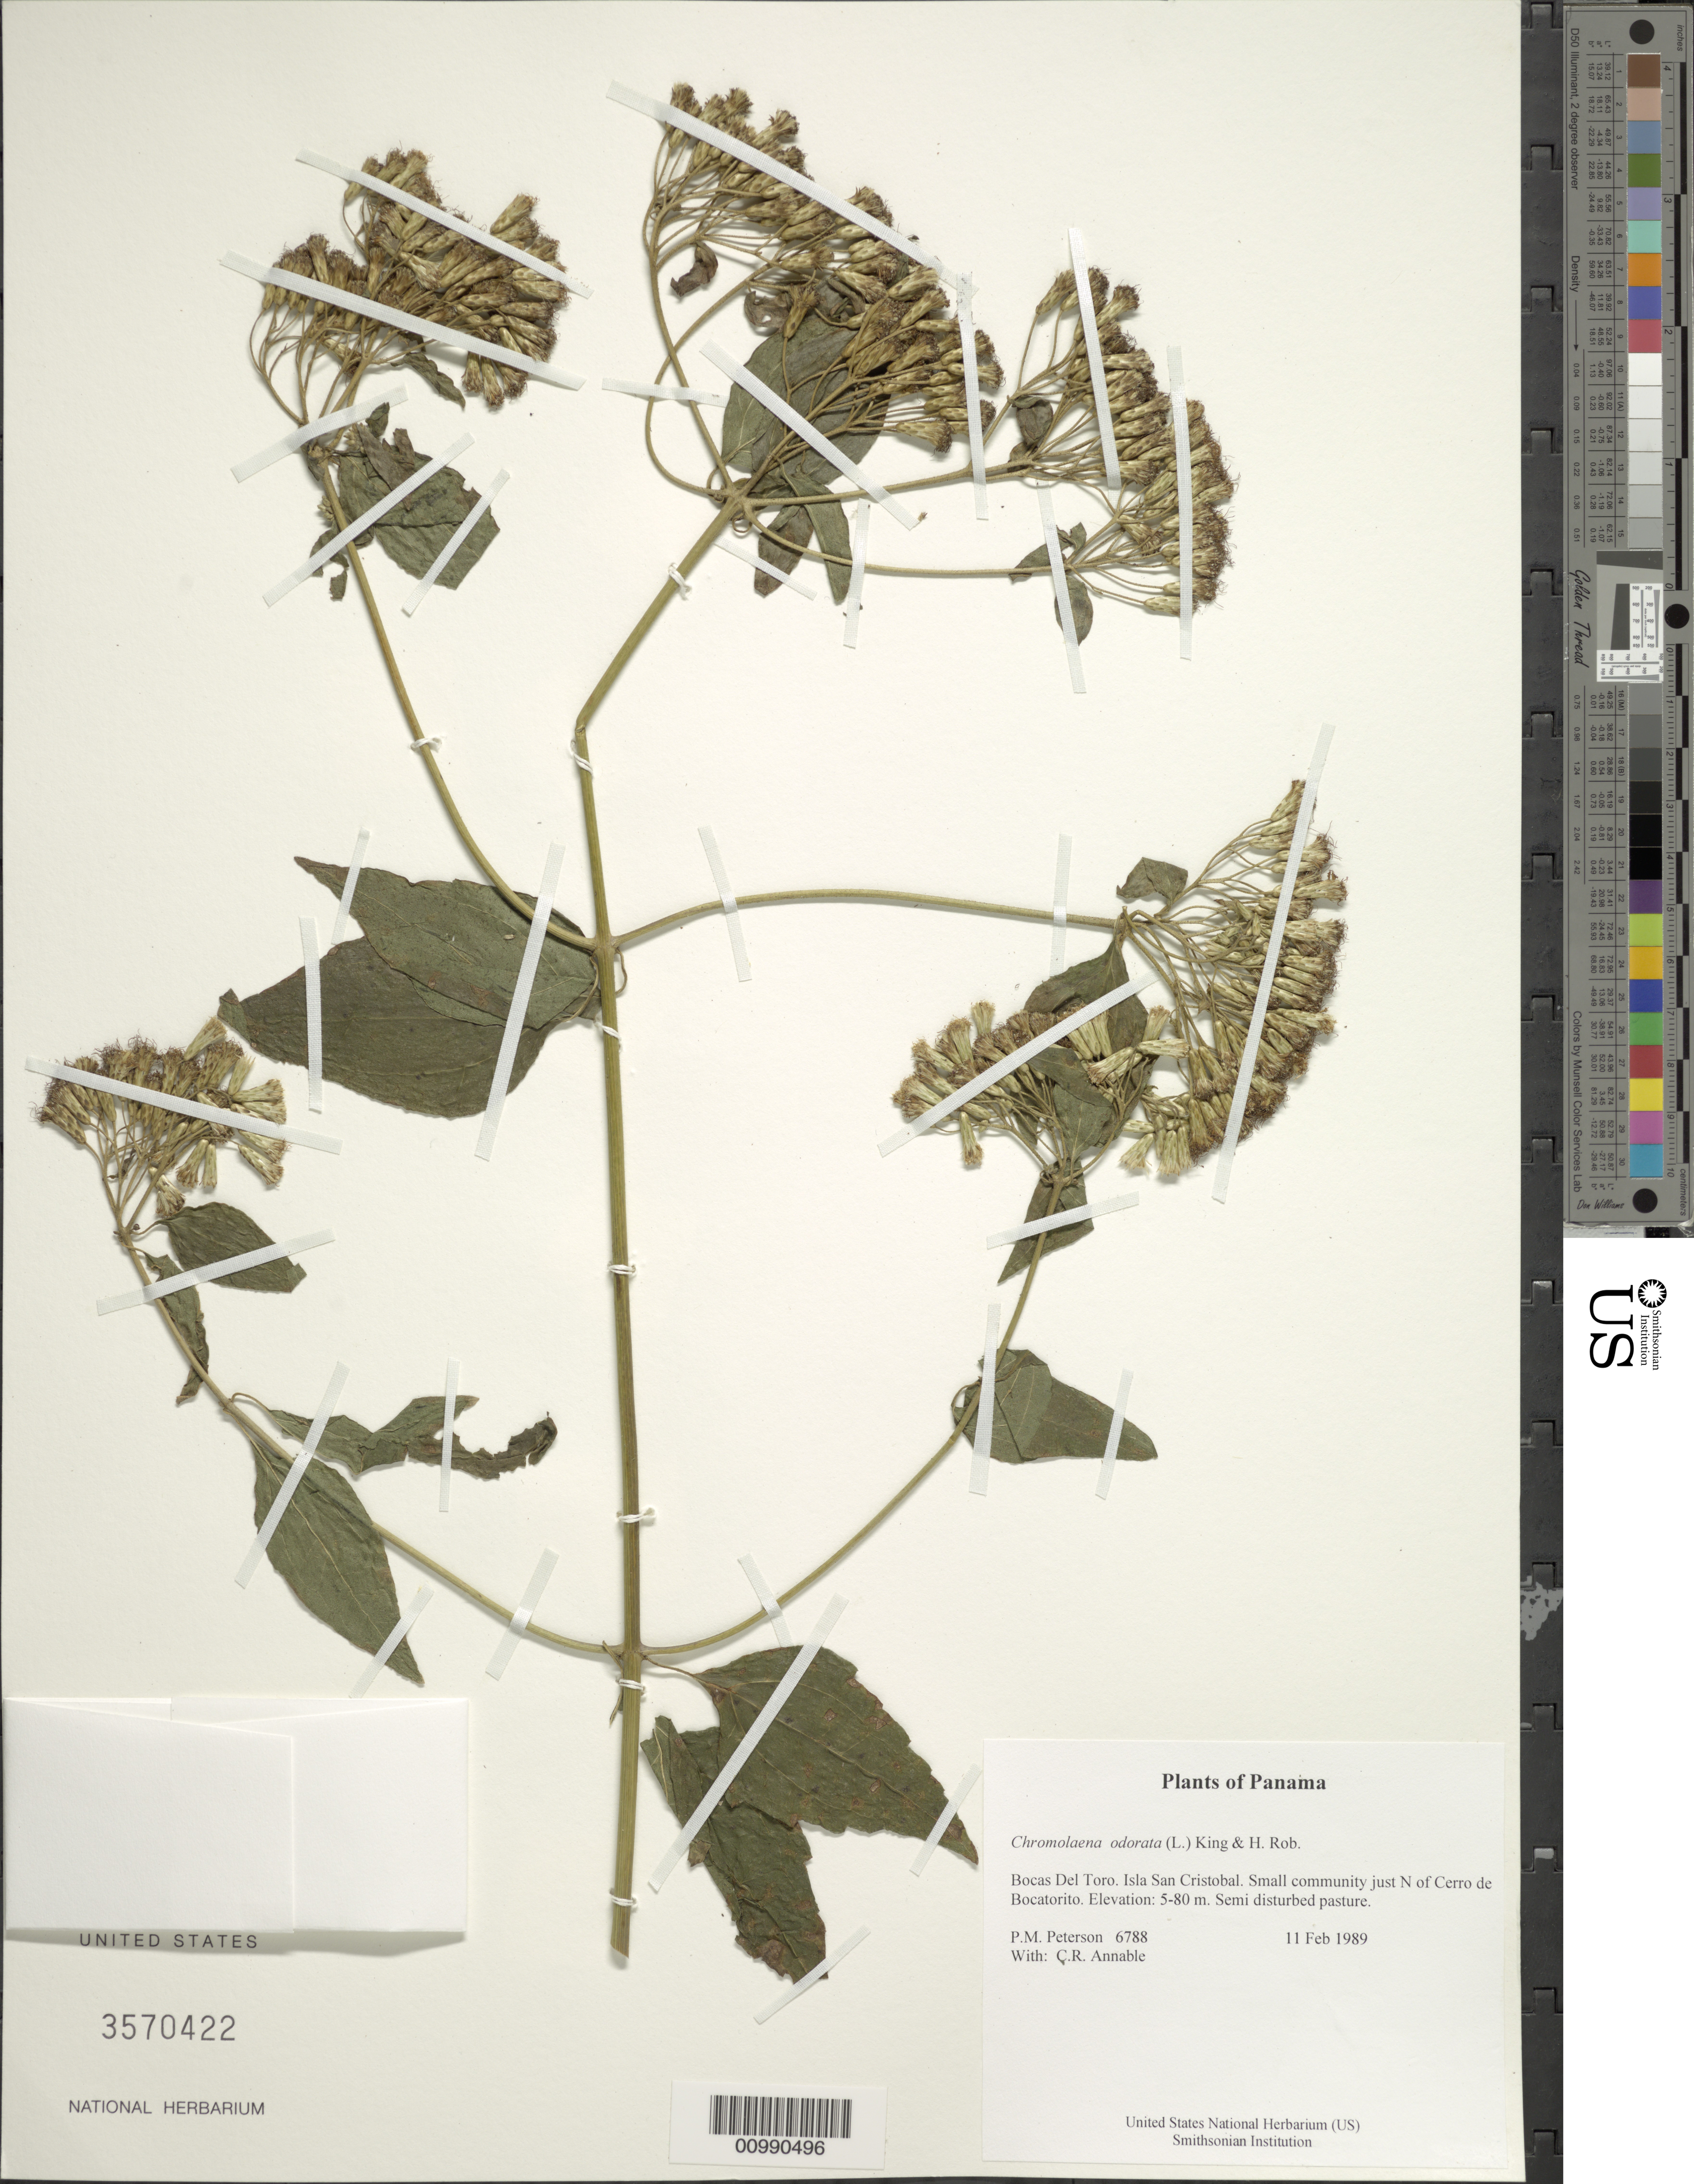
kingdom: Plantae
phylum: Tracheophyta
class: Magnoliopsida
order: Asterales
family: Asteraceae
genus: Chromolaena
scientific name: Chromolaena odorata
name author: (L.) R.M. King & H. Rob.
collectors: P. M. Peterson & C. R. Annable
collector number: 06788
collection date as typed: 11 Feb 1989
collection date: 1989-02-11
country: Panama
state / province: Bocas del Toro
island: San Cristobal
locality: Small community just N of Cerro de Bocatorito.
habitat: Semi disturbed pasture.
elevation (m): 5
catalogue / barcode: US 3570422